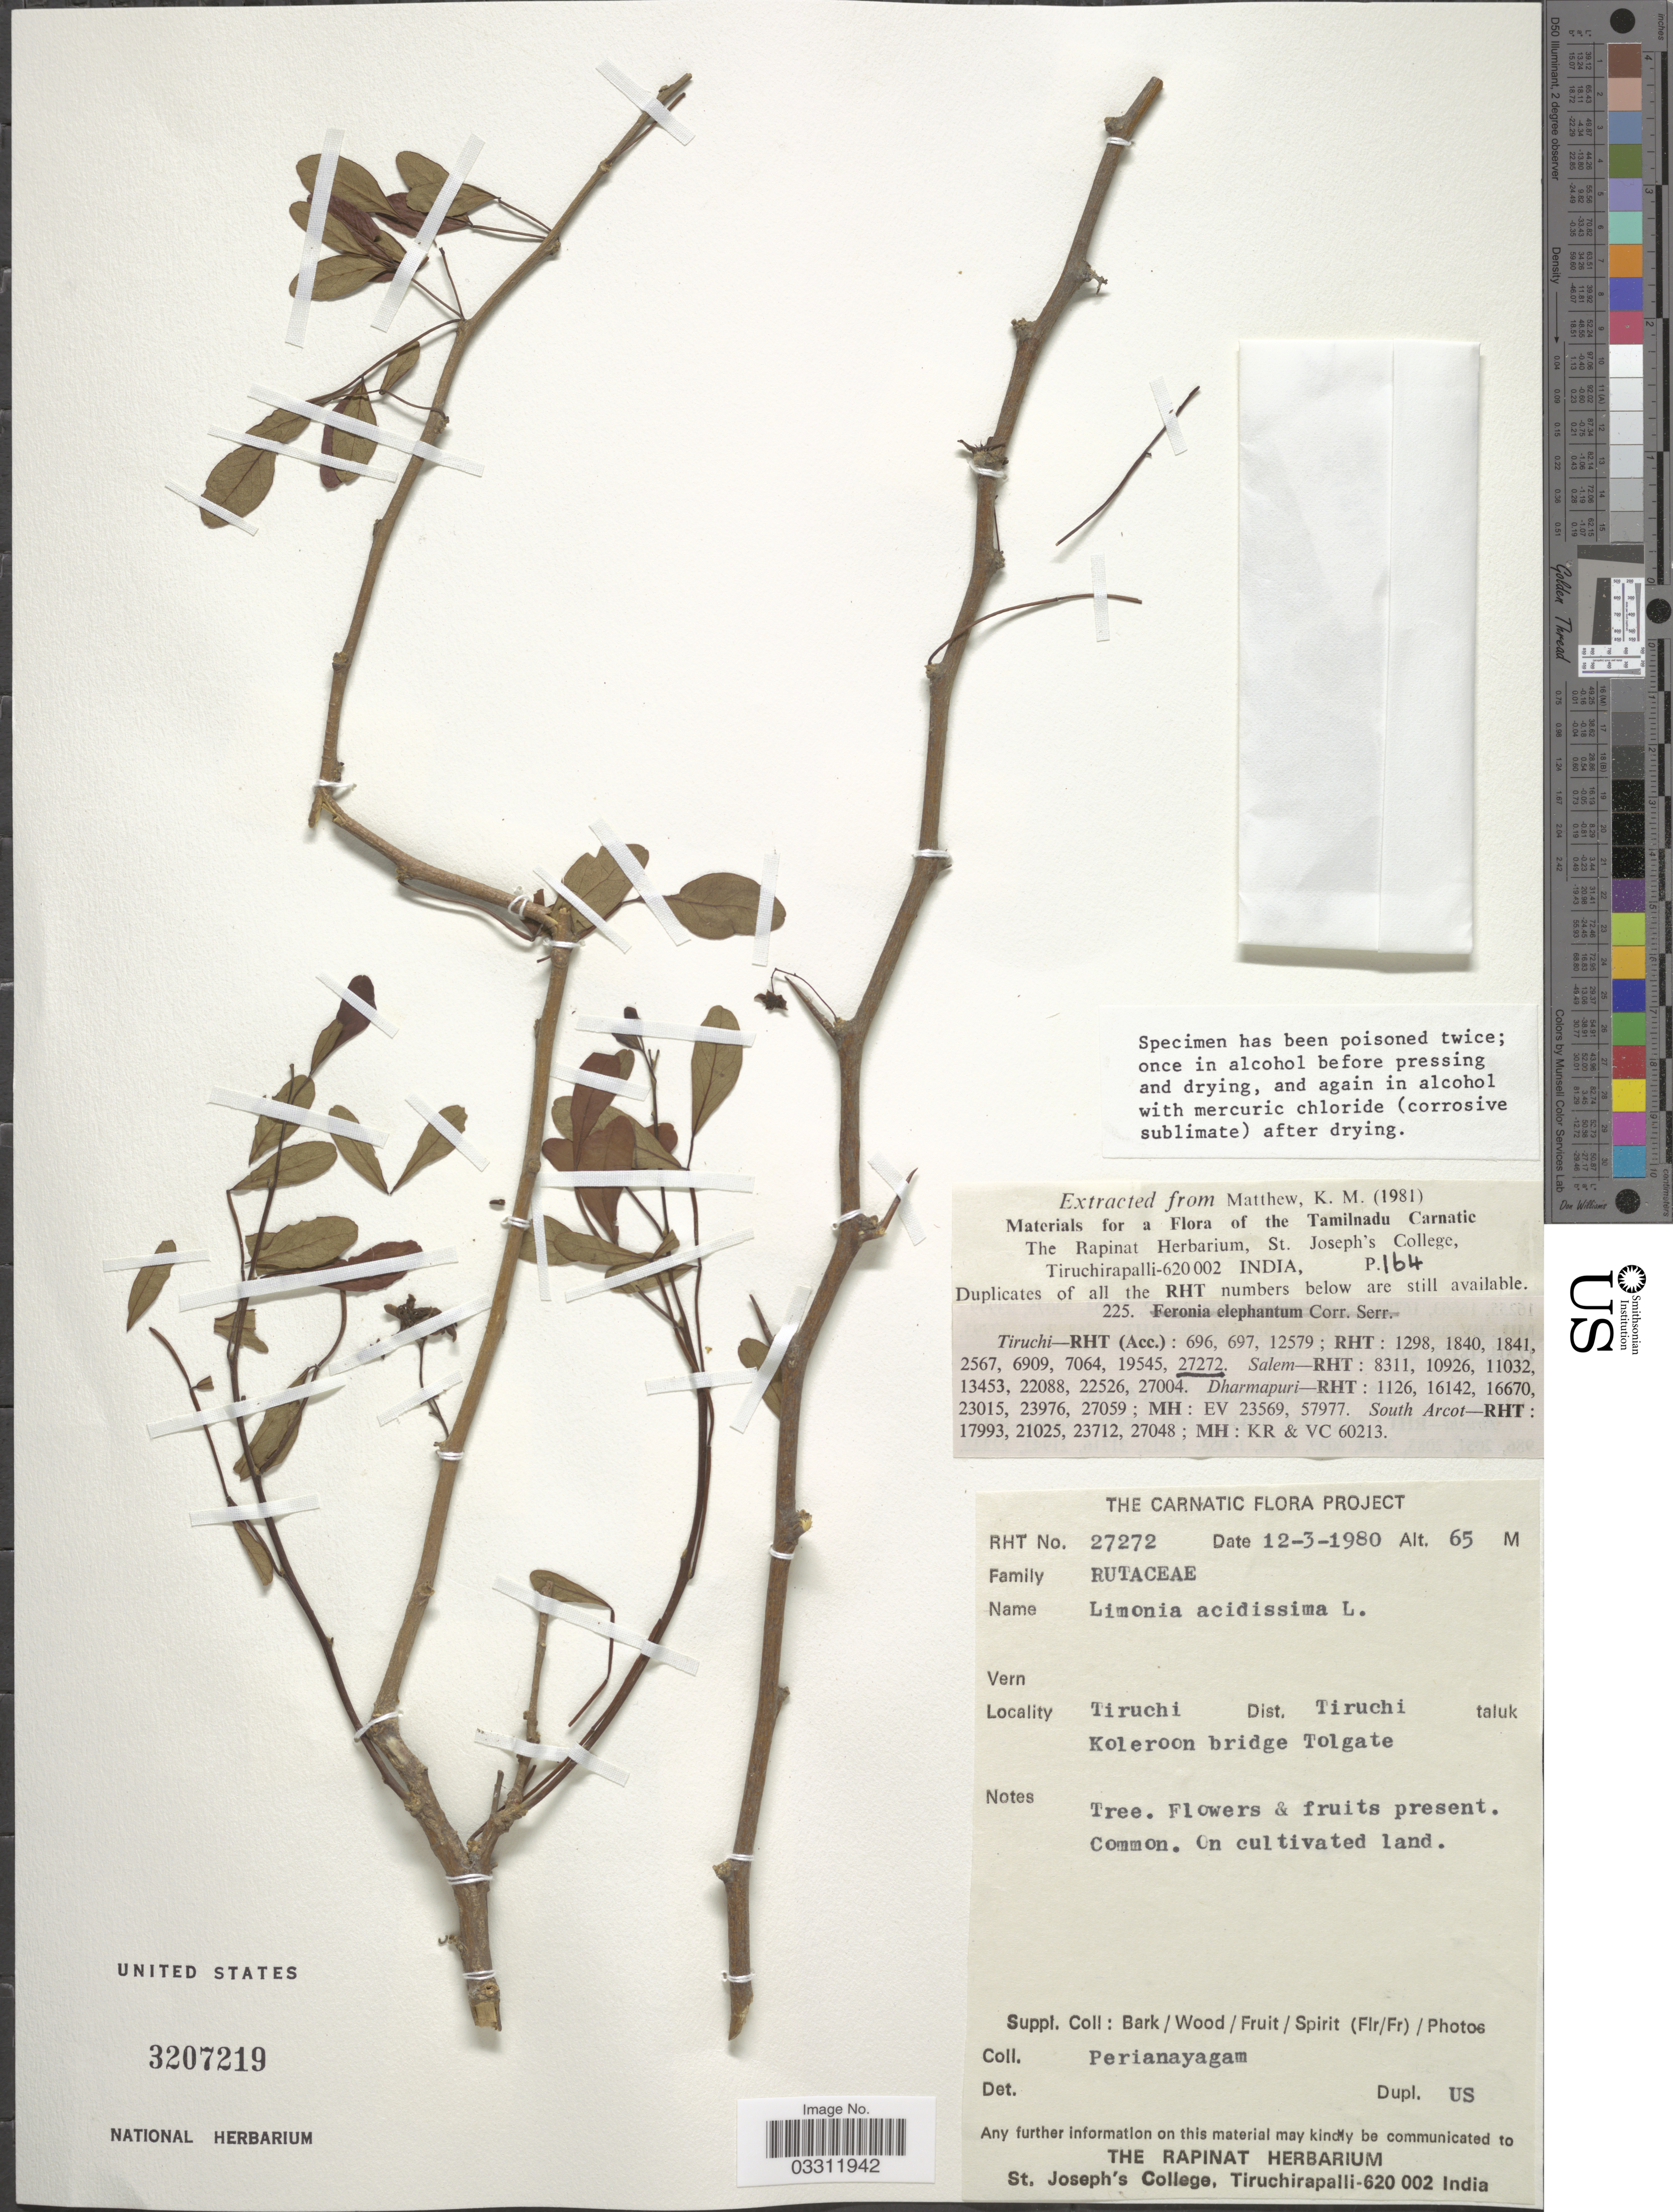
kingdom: Plantae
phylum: Tracheophyta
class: Magnoliopsida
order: Sapindales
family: Rutaceae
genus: Limonia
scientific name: Limonia acidissima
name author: L.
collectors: Perianayagam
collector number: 27272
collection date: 1980-03-12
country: India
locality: Tiruchi. Dist. Tiruchi. Koleroon bridge Tolgate.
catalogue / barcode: US 3207219